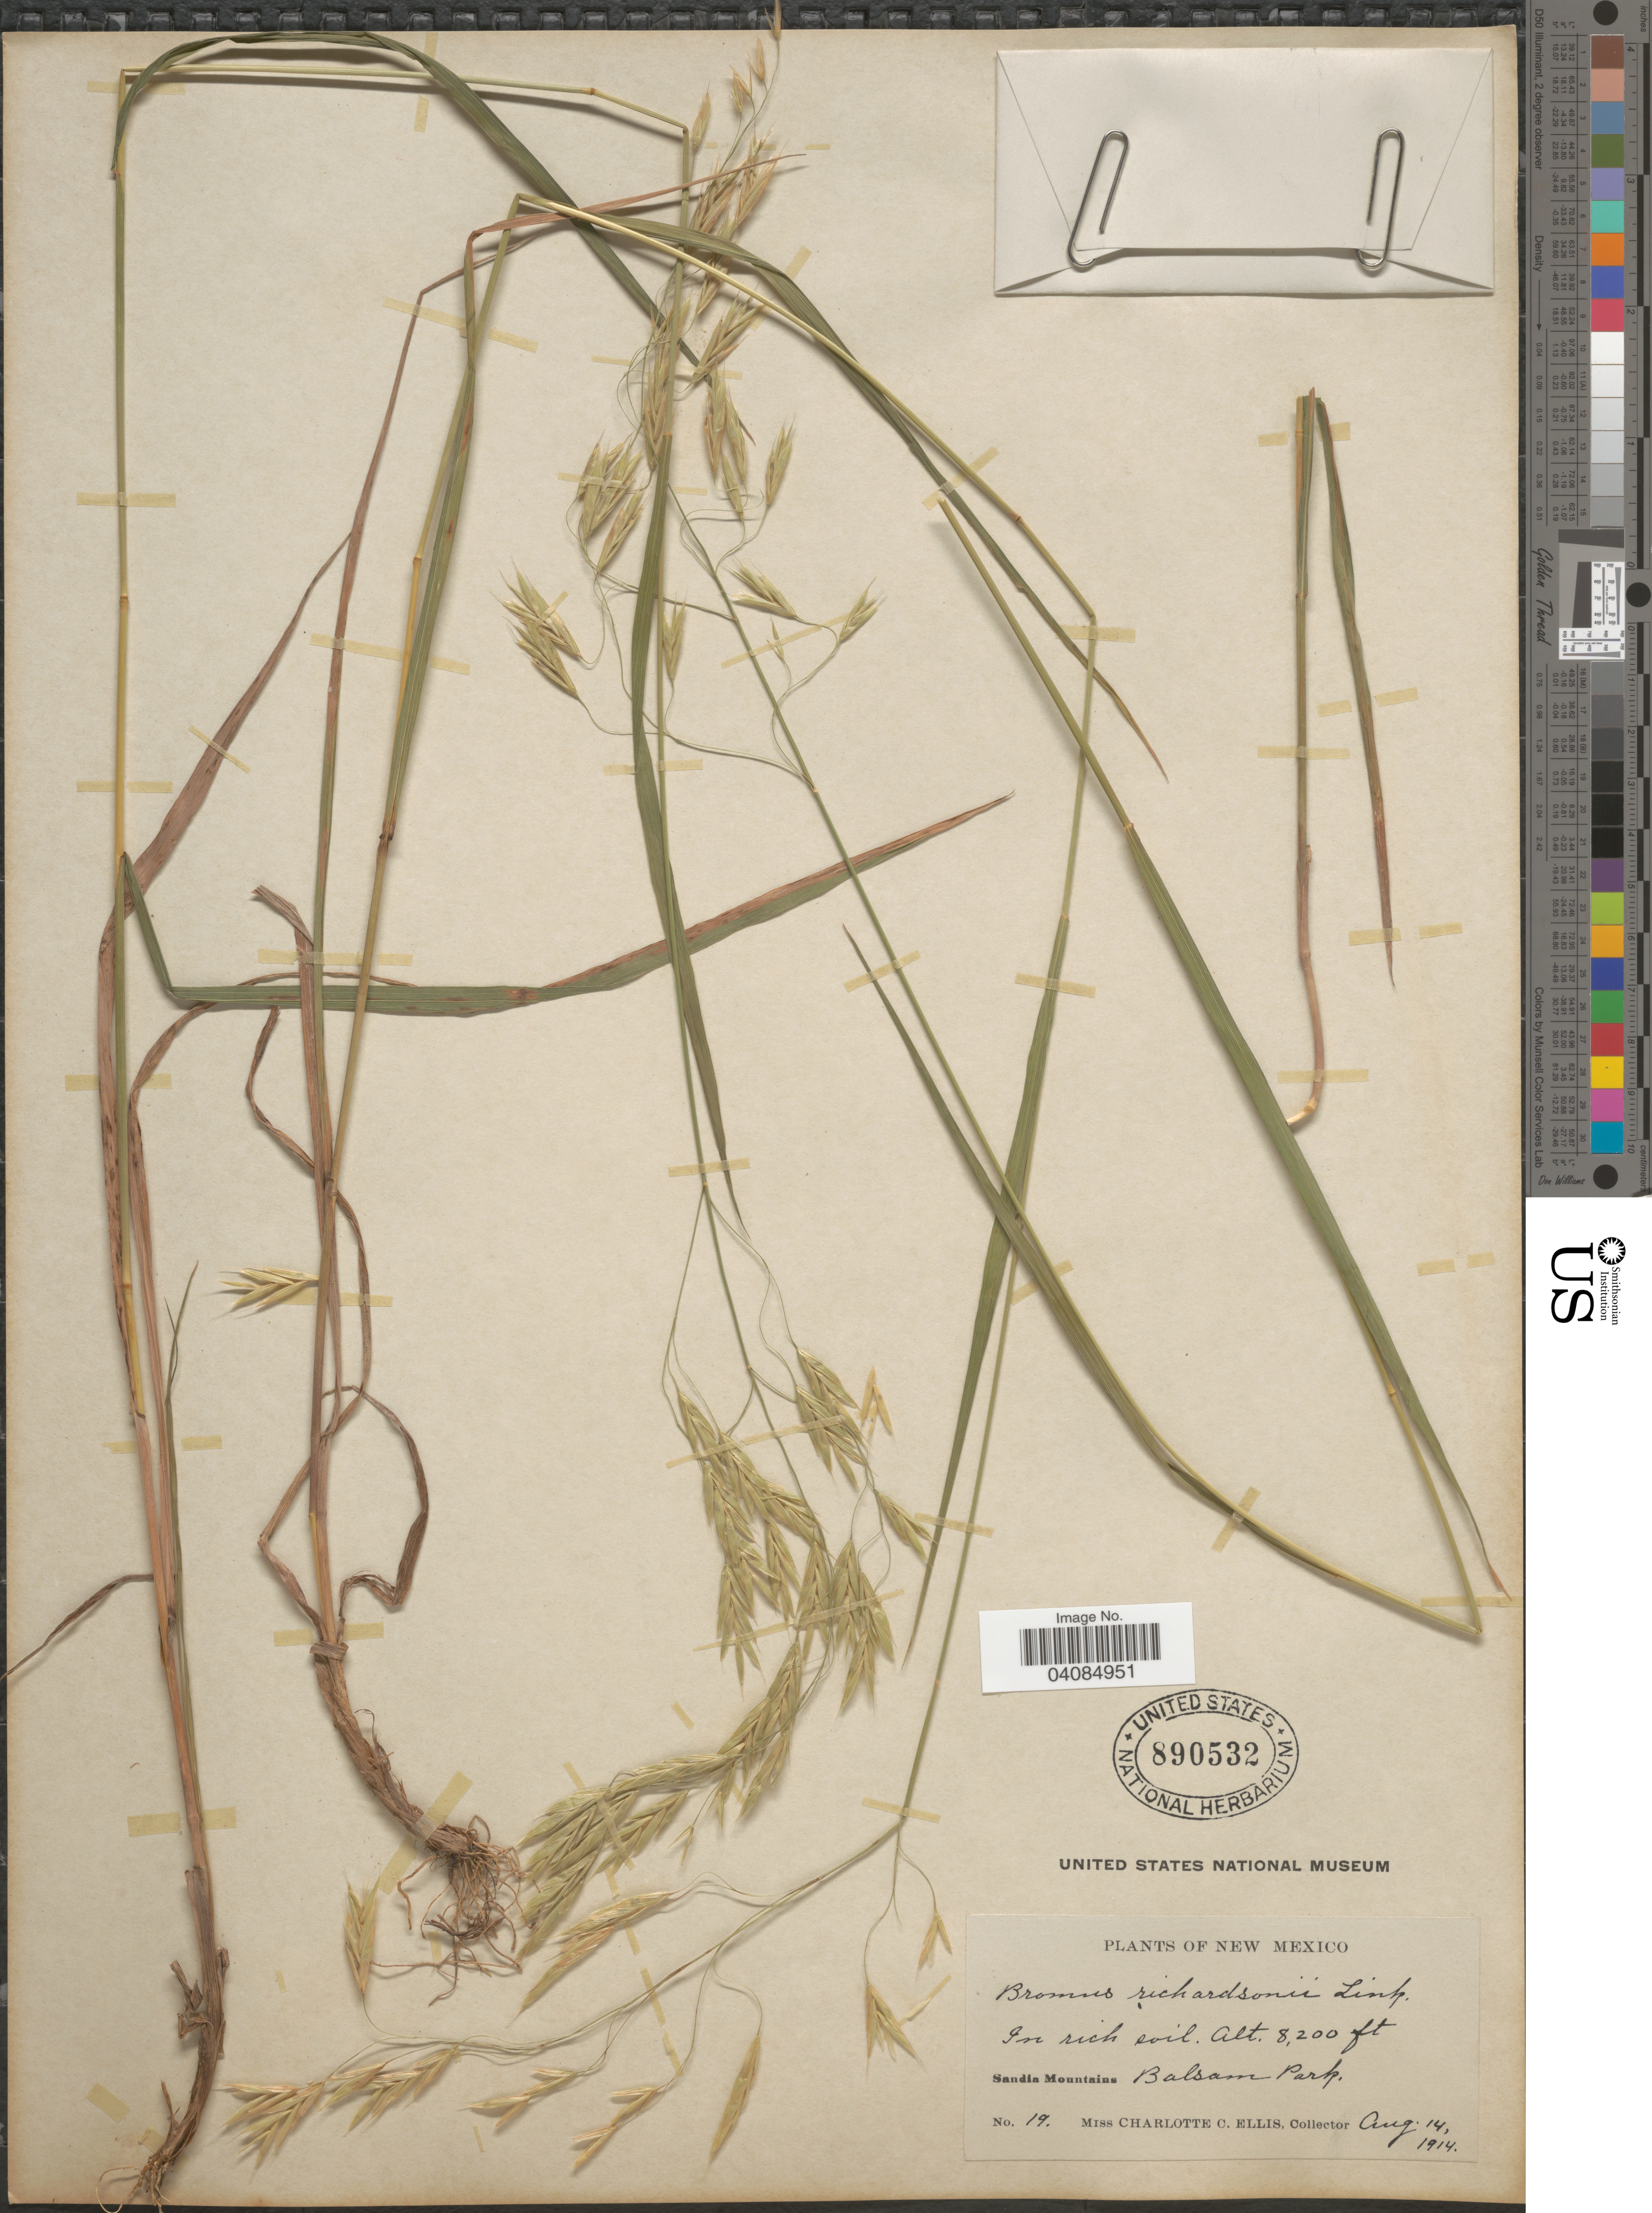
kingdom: Plantae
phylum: Tracheophyta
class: Liliopsida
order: Poales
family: Poaceae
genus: Bromus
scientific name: Bromus racemosus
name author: L.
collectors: C. C. Ellis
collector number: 19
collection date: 1914-08-14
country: United States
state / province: New Mexico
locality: In rich soil. Sandia Mountains. Balsam Park.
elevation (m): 2499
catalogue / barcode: US 890532